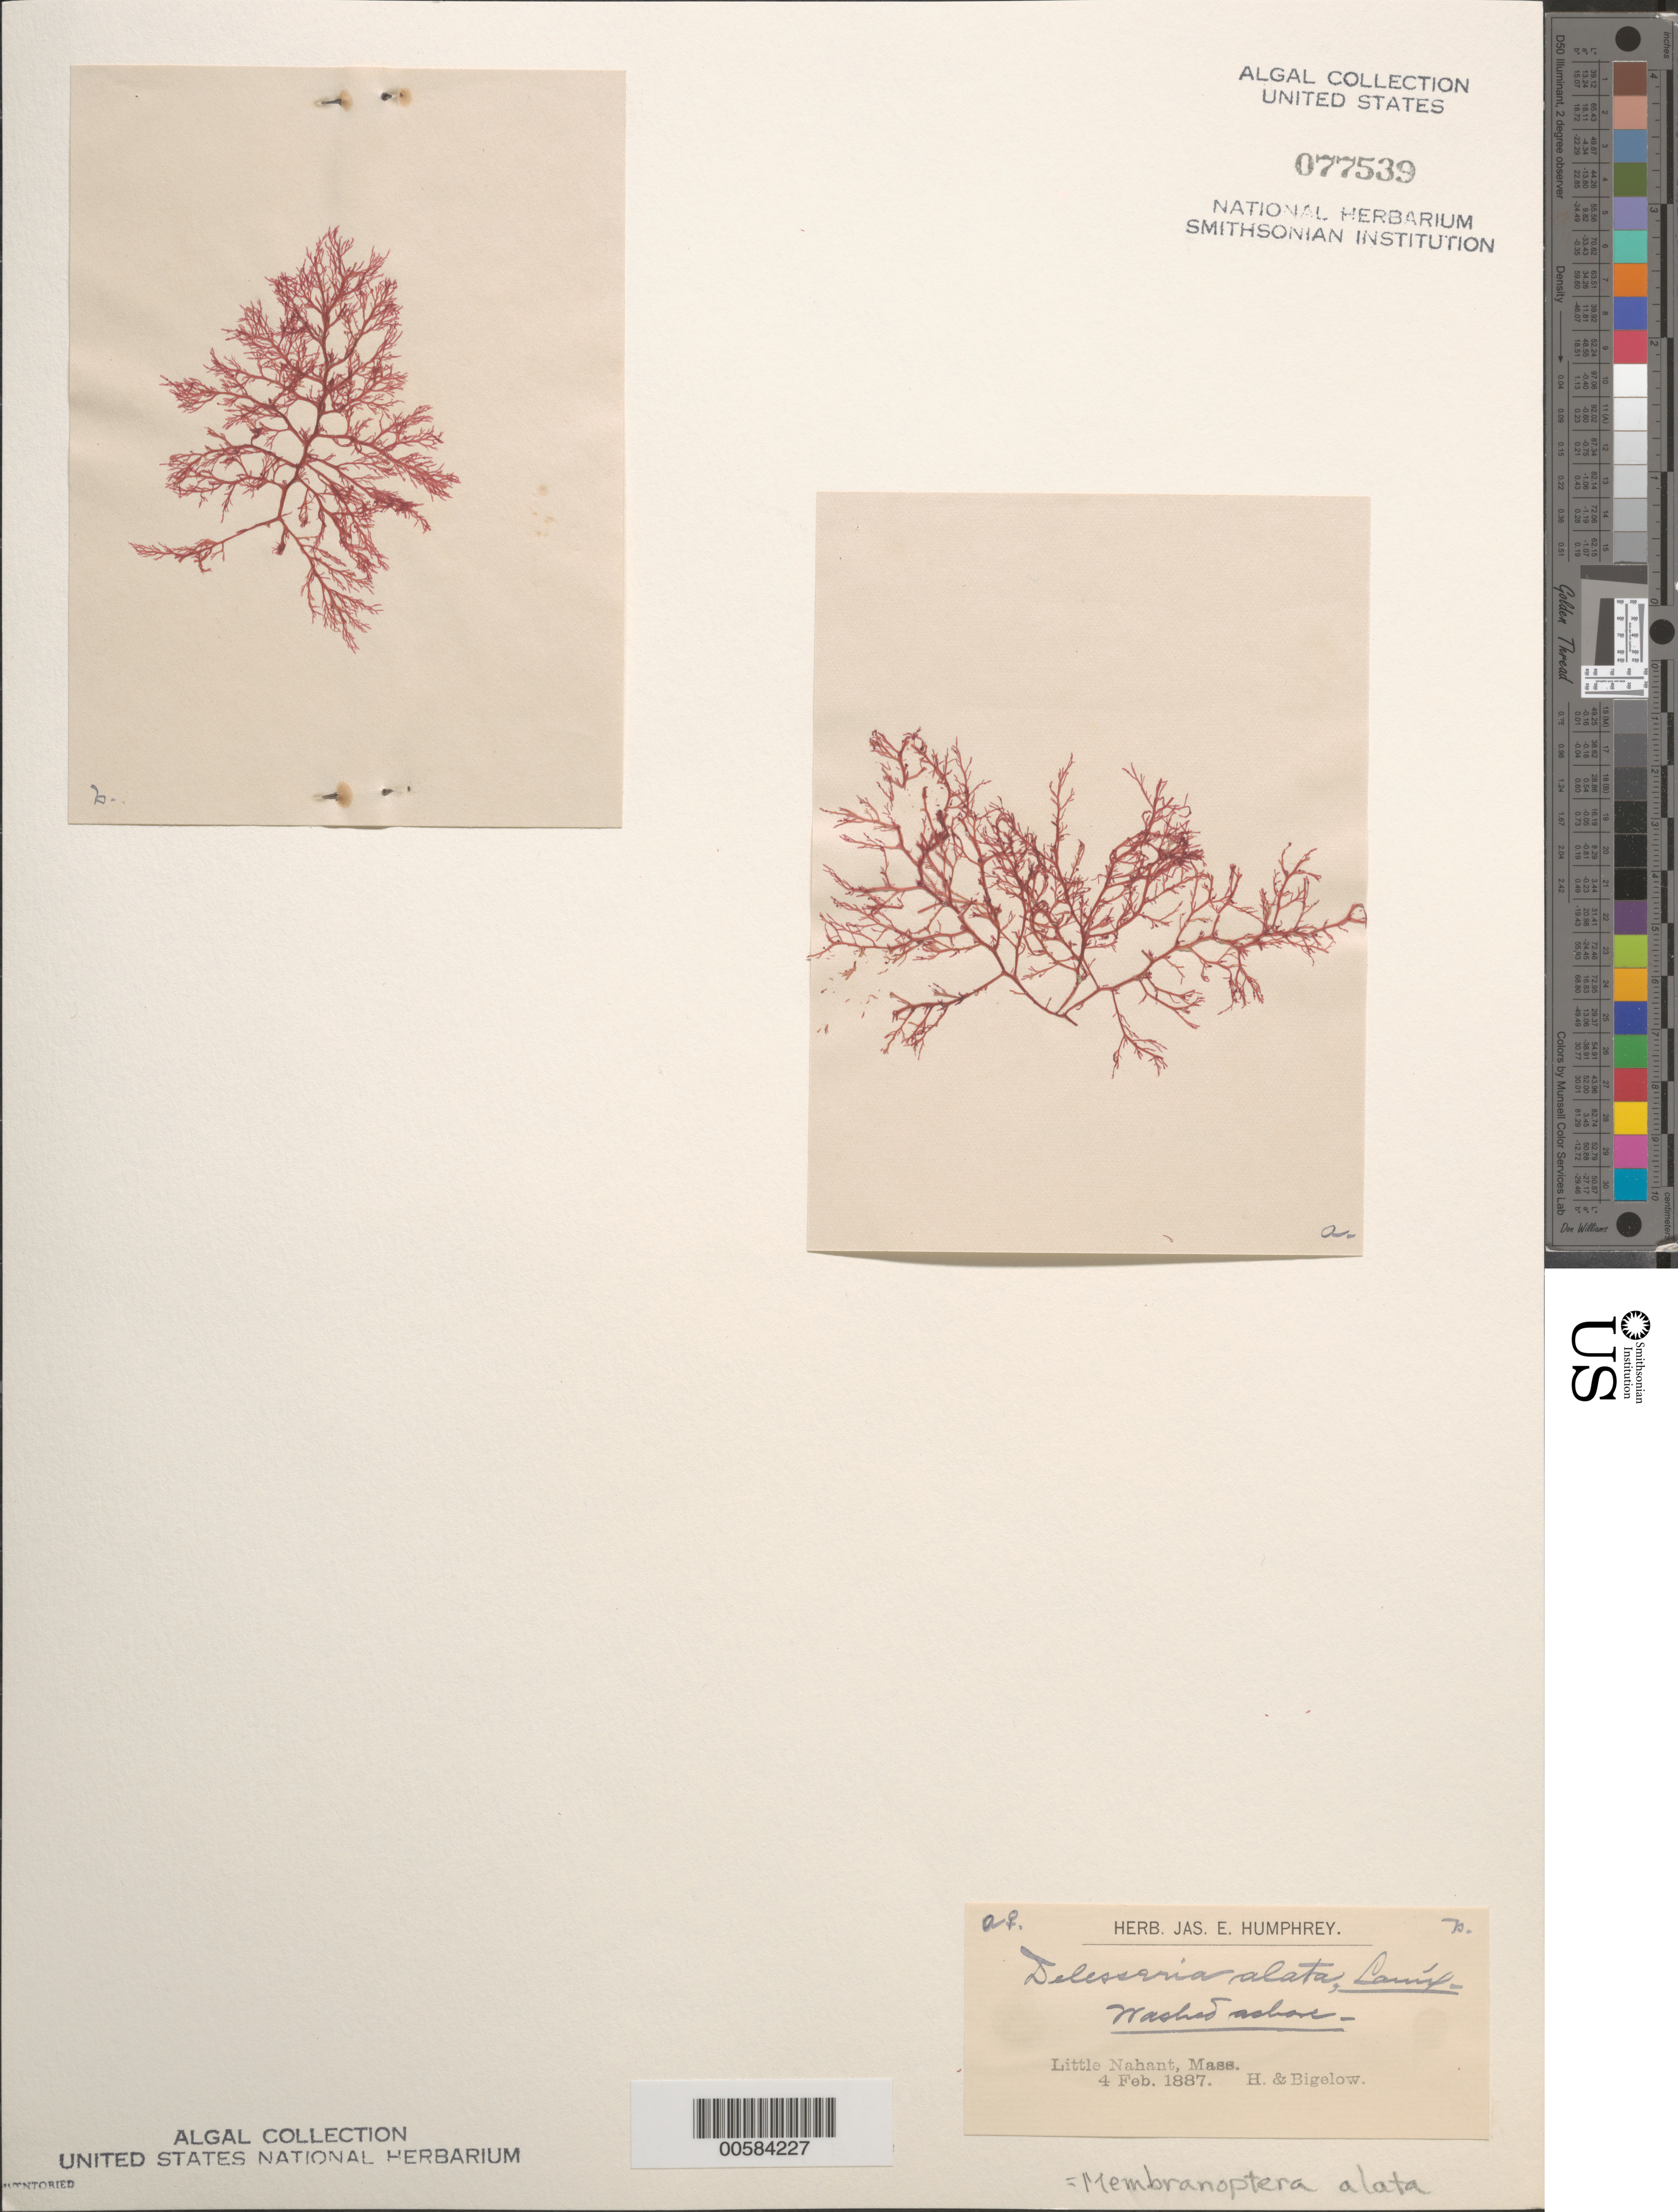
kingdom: Plantae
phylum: Rhodophyta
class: Florideophyceae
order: Ceramiales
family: Delesseriaceae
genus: Membranoptera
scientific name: Membranoptera alata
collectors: J. Humphrey & R. Bigelow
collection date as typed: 04 Feb 1887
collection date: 1887-02-04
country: United States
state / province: Massachusetts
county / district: Essex County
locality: Little Nahant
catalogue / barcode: US 77539